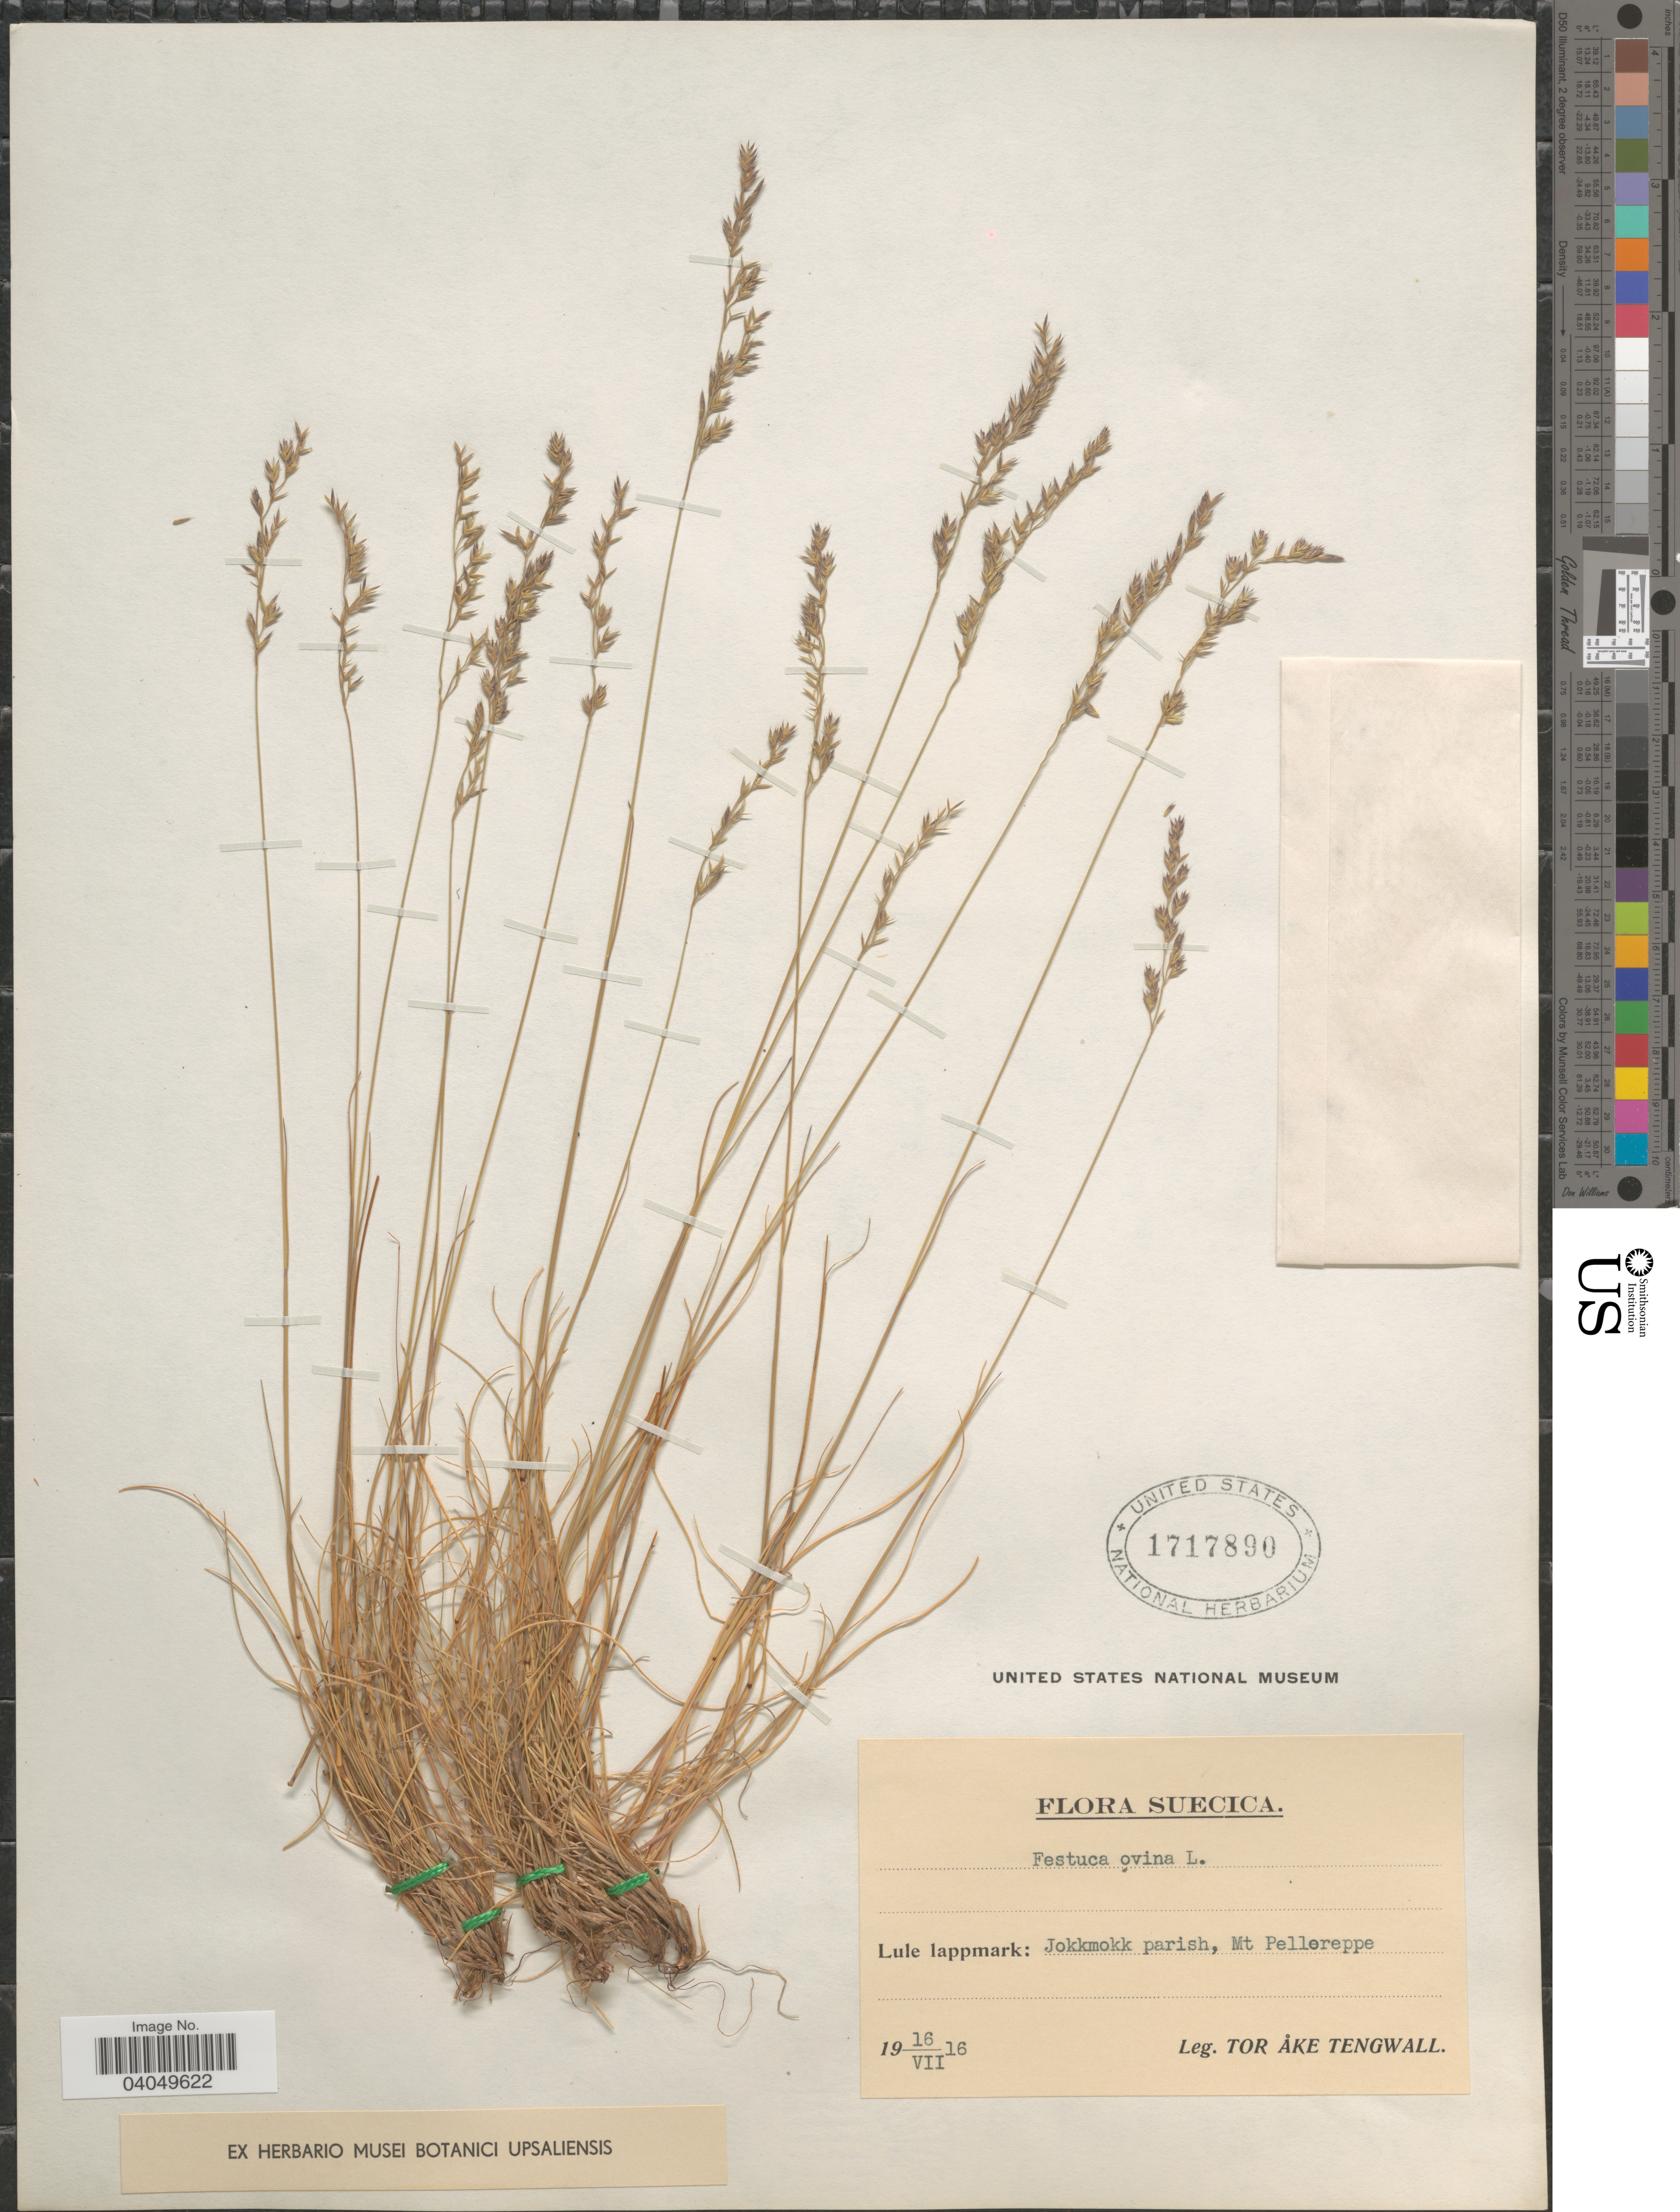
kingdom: Plantae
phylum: Tracheophyta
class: Liliopsida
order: Poales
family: Poaceae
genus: Festuca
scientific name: Festuca ovina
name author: L.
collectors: T. Tengwall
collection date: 1916-07-16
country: Sweden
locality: Suecica. Lule lappmark: Jokkmokk parish, Mt Pellereppe.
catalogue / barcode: US 1717890